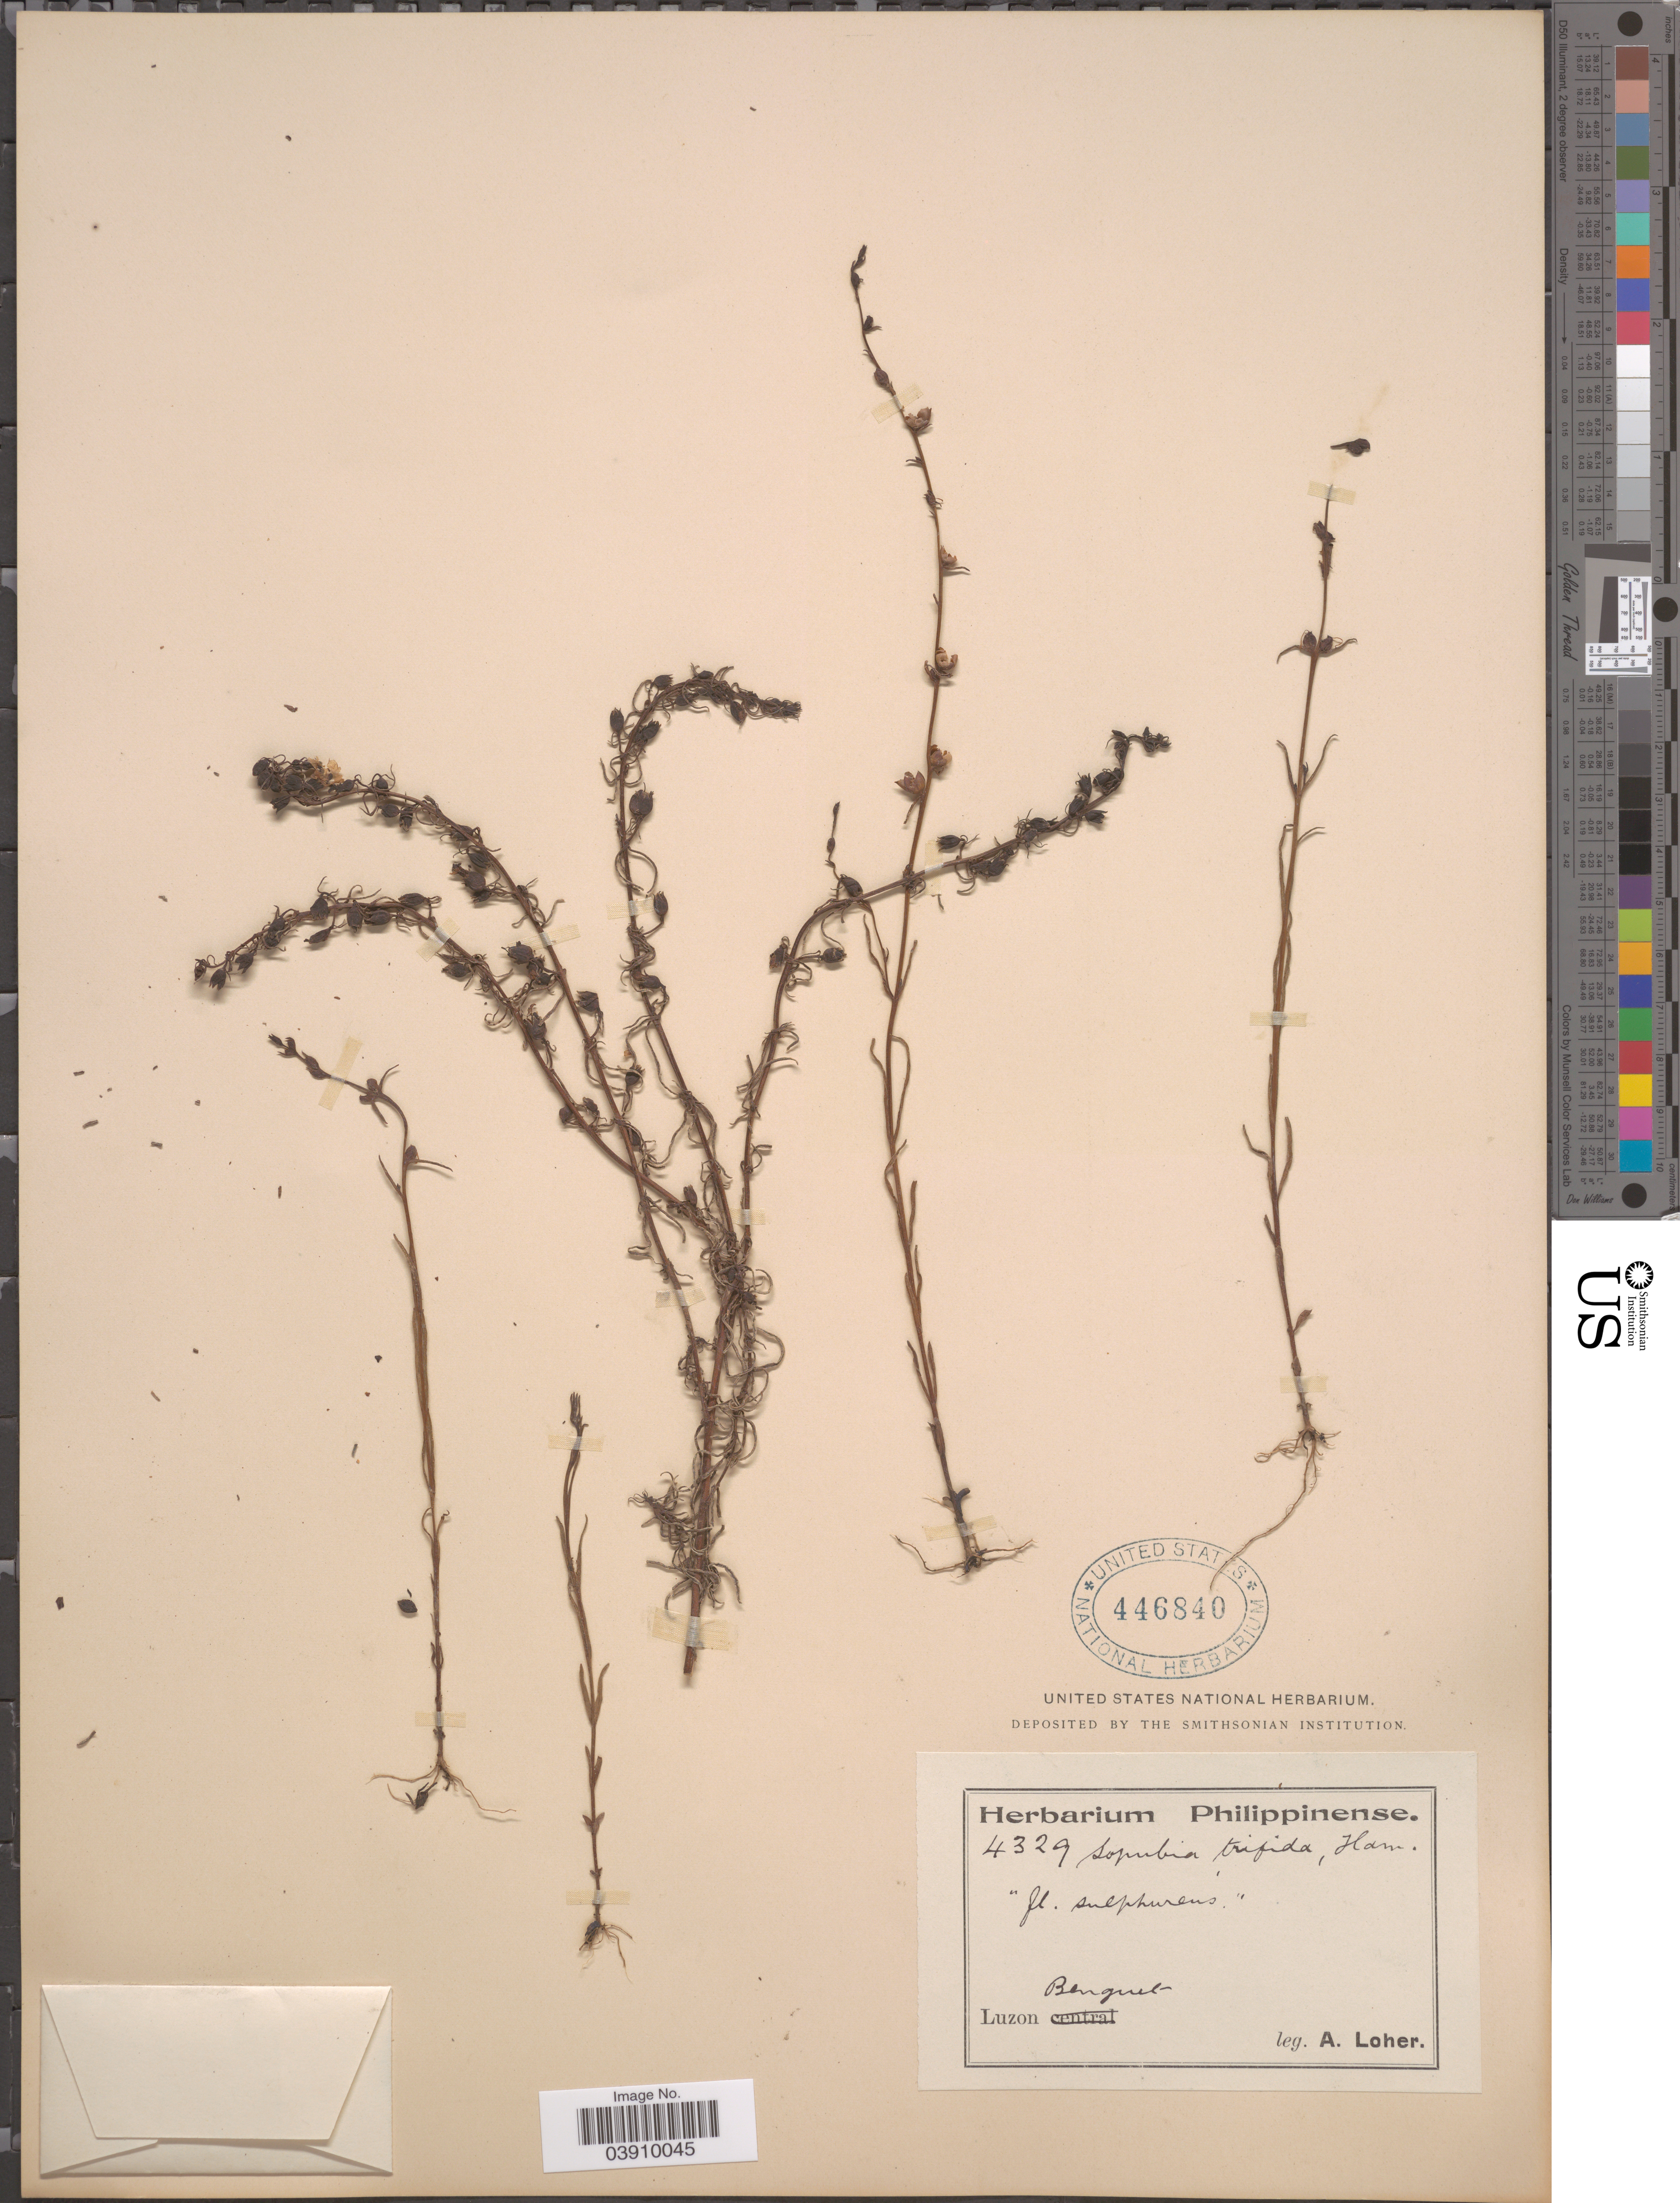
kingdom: Plantae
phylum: Tracheophyta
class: Magnoliopsida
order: Lamiales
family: Orobanchaceae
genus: Sopubia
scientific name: Sopubia trifida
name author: Buch.-Ham. ex D. Don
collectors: A. Loher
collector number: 4329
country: Philippines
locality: Luzon. Benguet.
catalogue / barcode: US 446840